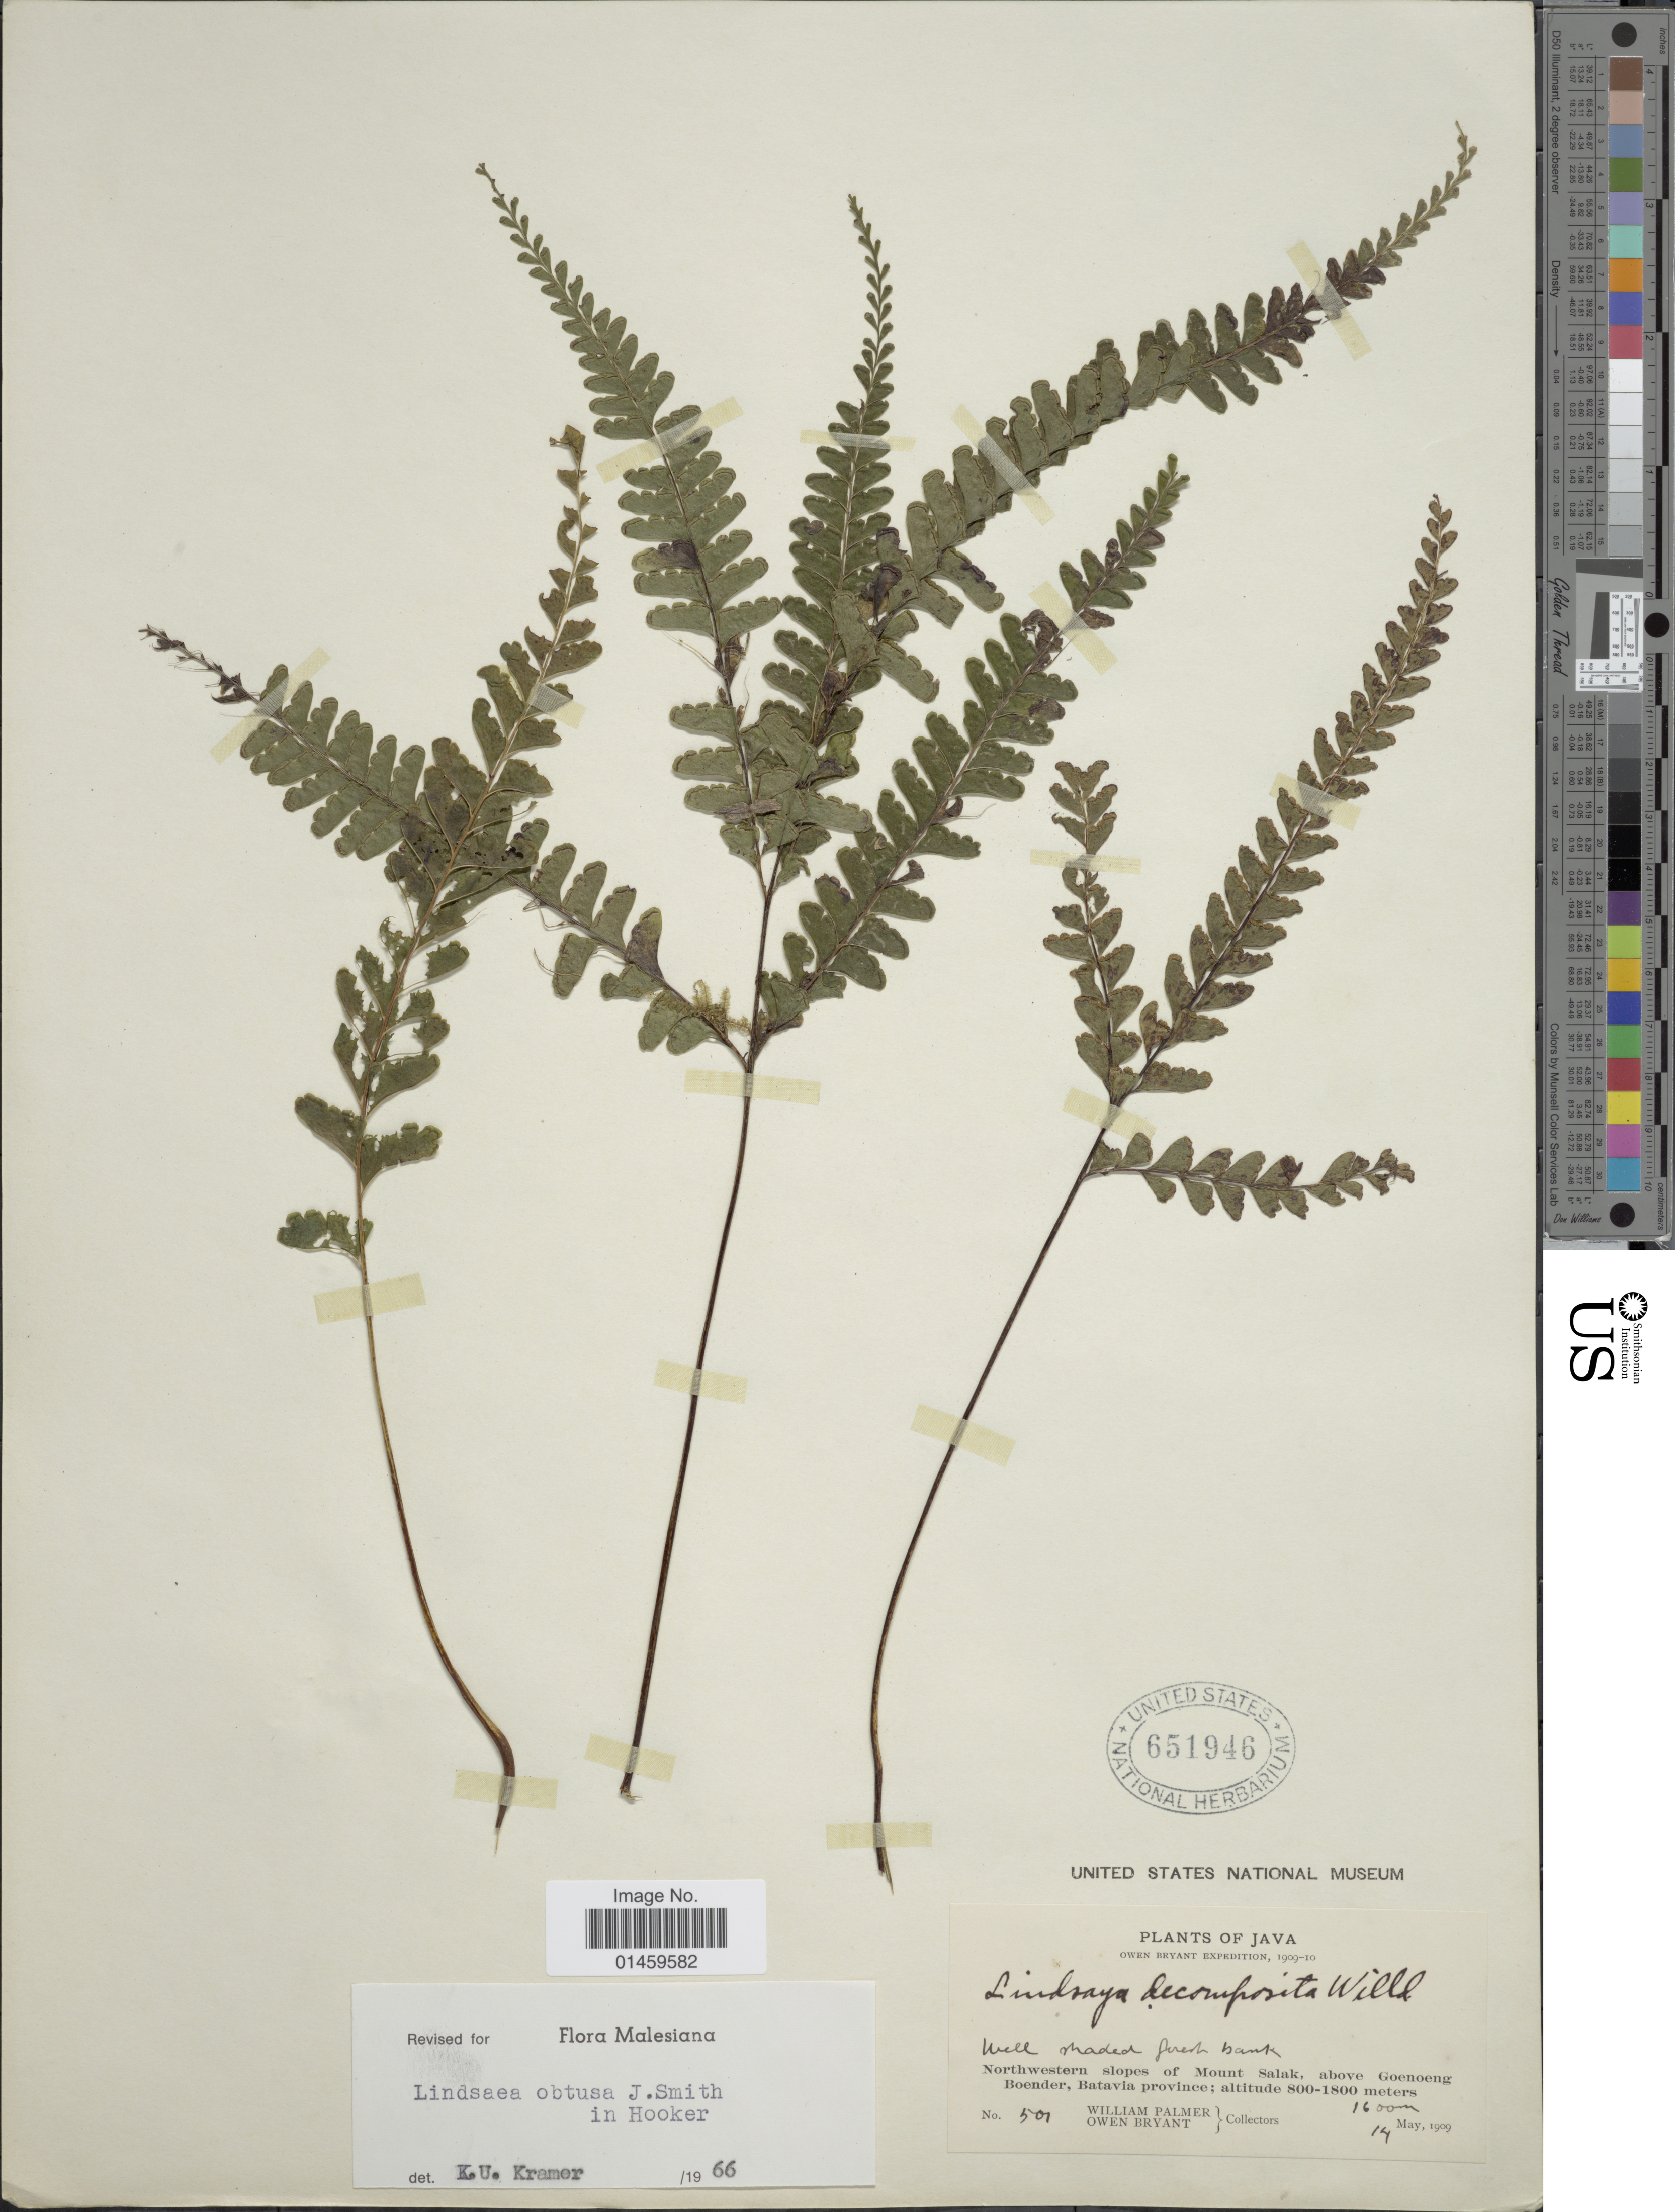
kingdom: Plantae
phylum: Tracheophyta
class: Polypodiopsida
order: Polypodiales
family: Lindsaeaceae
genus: Lindsaea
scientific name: Lindsaea obtusa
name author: J. Sm. ex Hook.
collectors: W. Palmer & O. Bryant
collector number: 501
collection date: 1909-05-14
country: Indonesia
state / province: Java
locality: Northwestern slopes of Mount Salak, above Goenoeng Boender, Batavia province.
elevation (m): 800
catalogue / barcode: US 651946